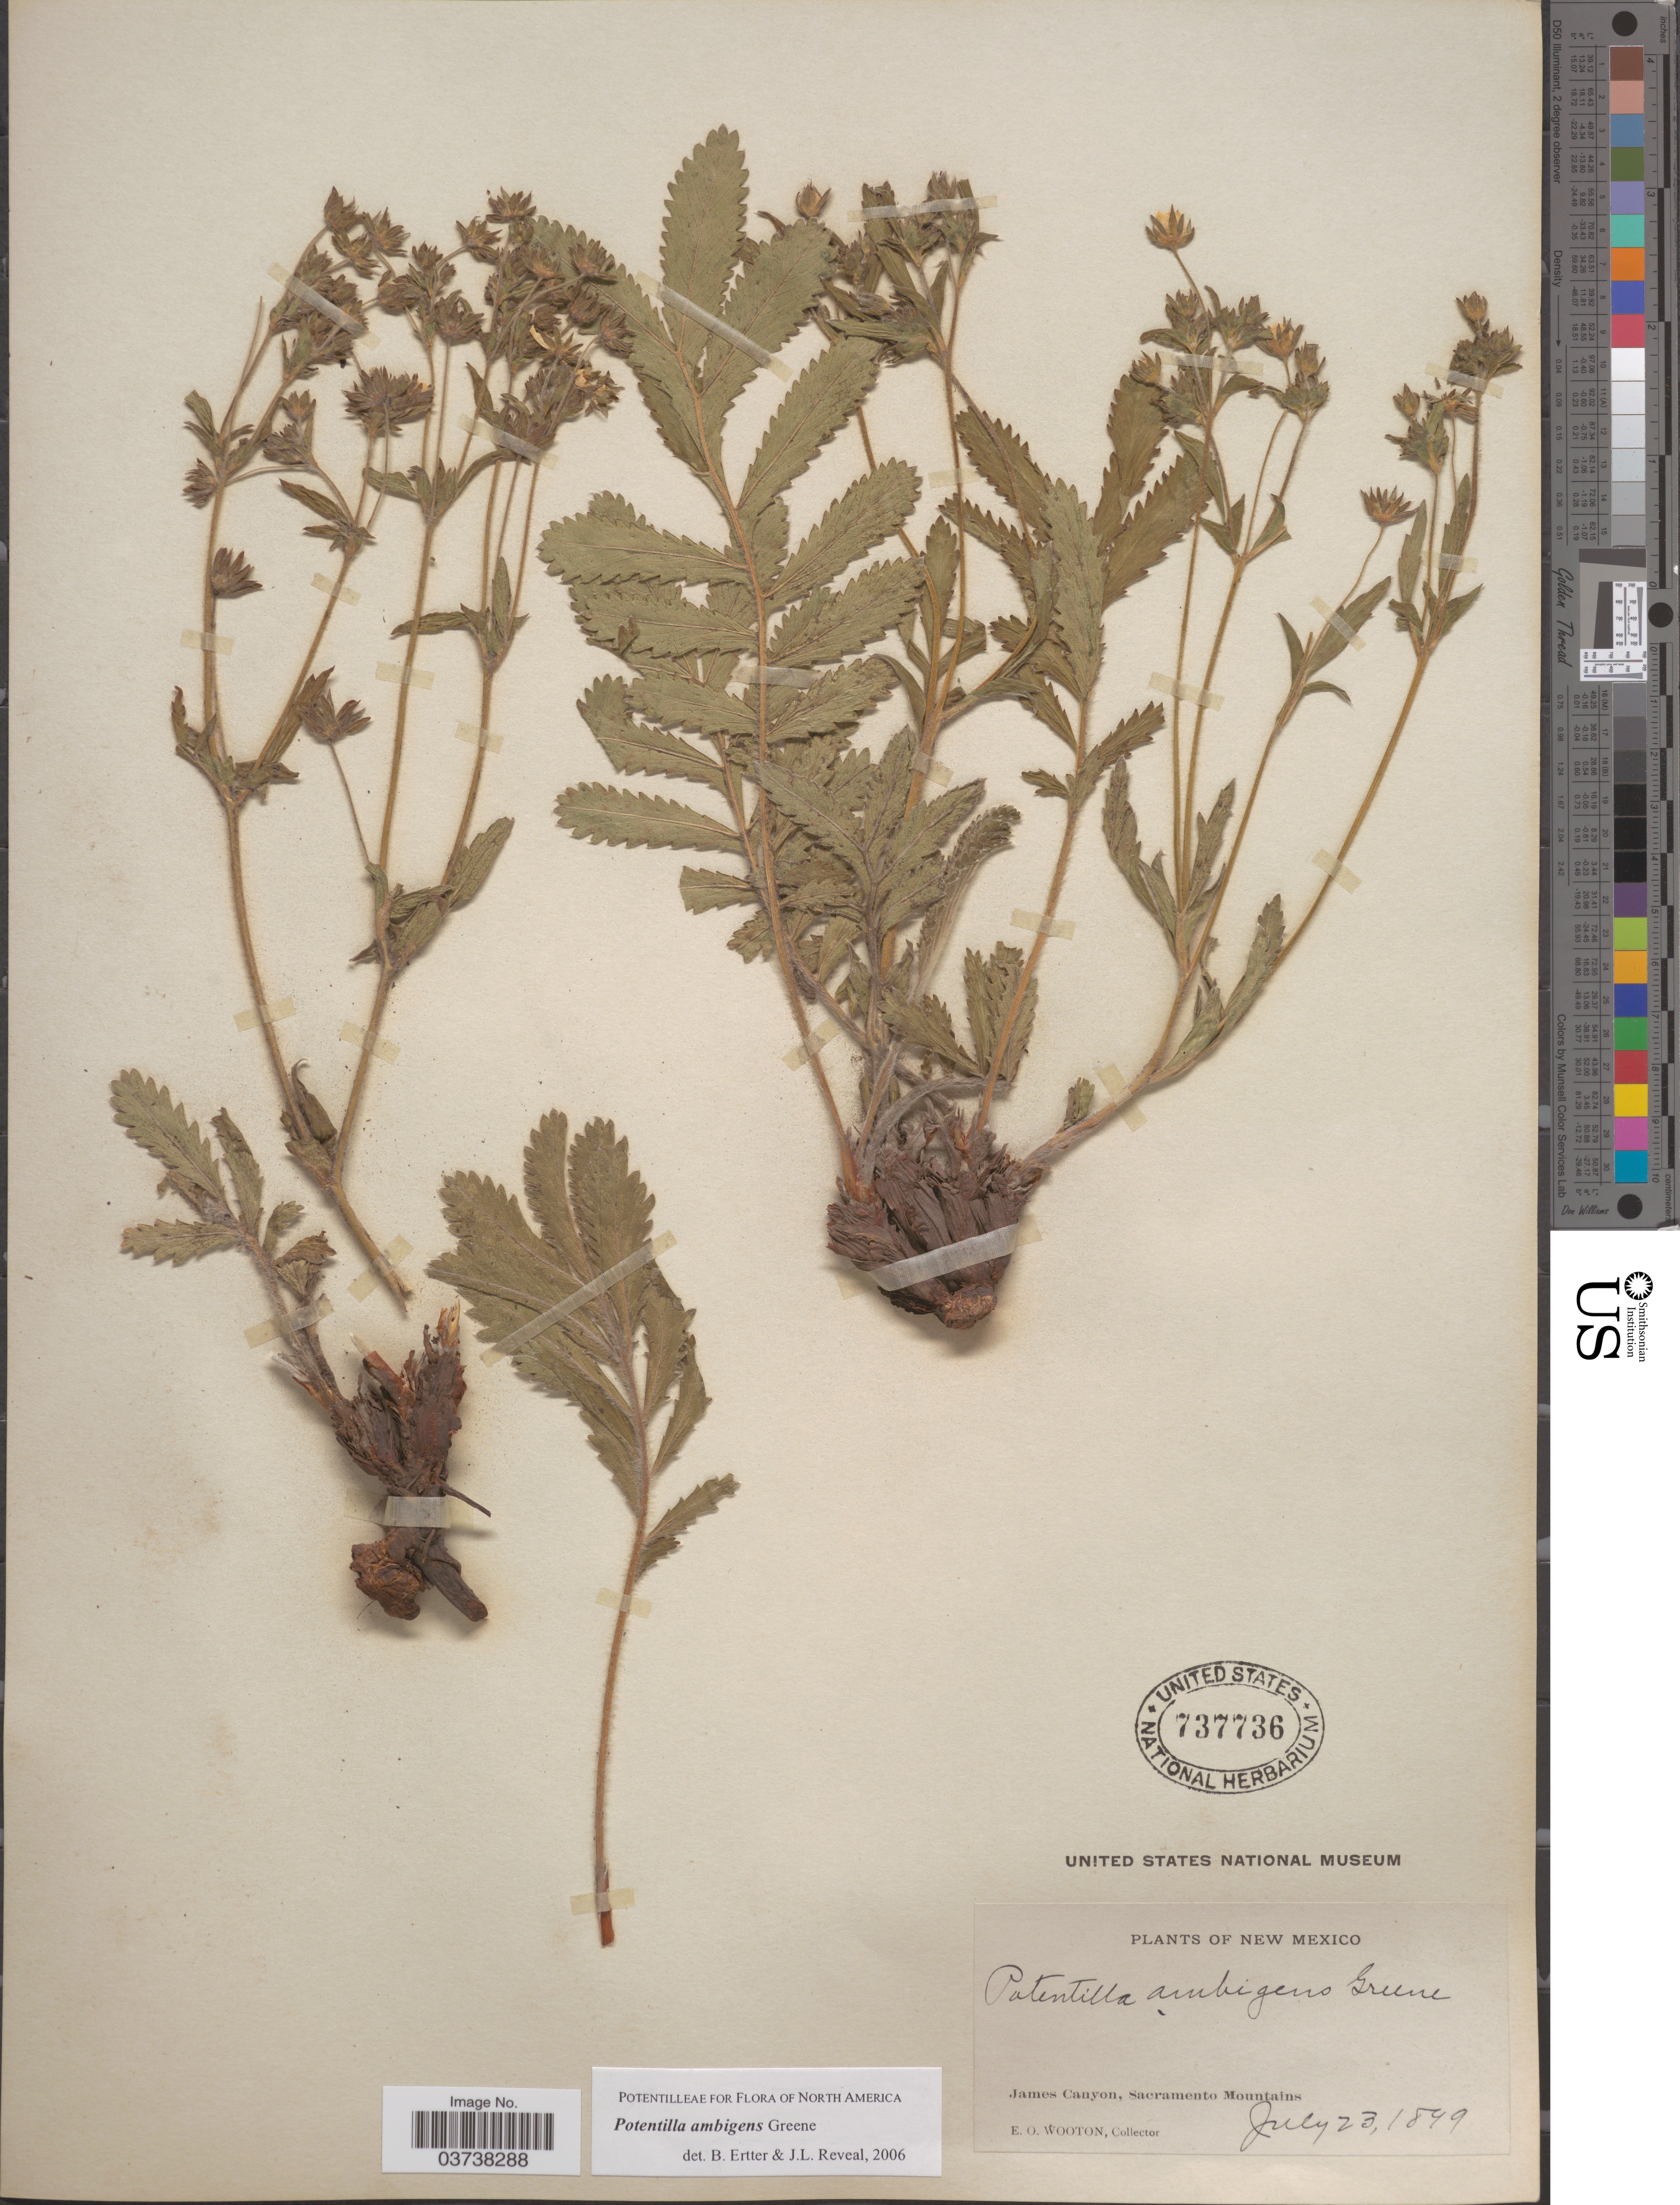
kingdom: Plantae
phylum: Tracheophyta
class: Magnoliopsida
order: Rosales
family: Rosaceae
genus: Potentilla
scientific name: Potentilla ambigens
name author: Greene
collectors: E. O. Wooton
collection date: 1899-07-23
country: United States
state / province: New Mexico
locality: James Canyon, Sacramento Mountains.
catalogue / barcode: US 737736